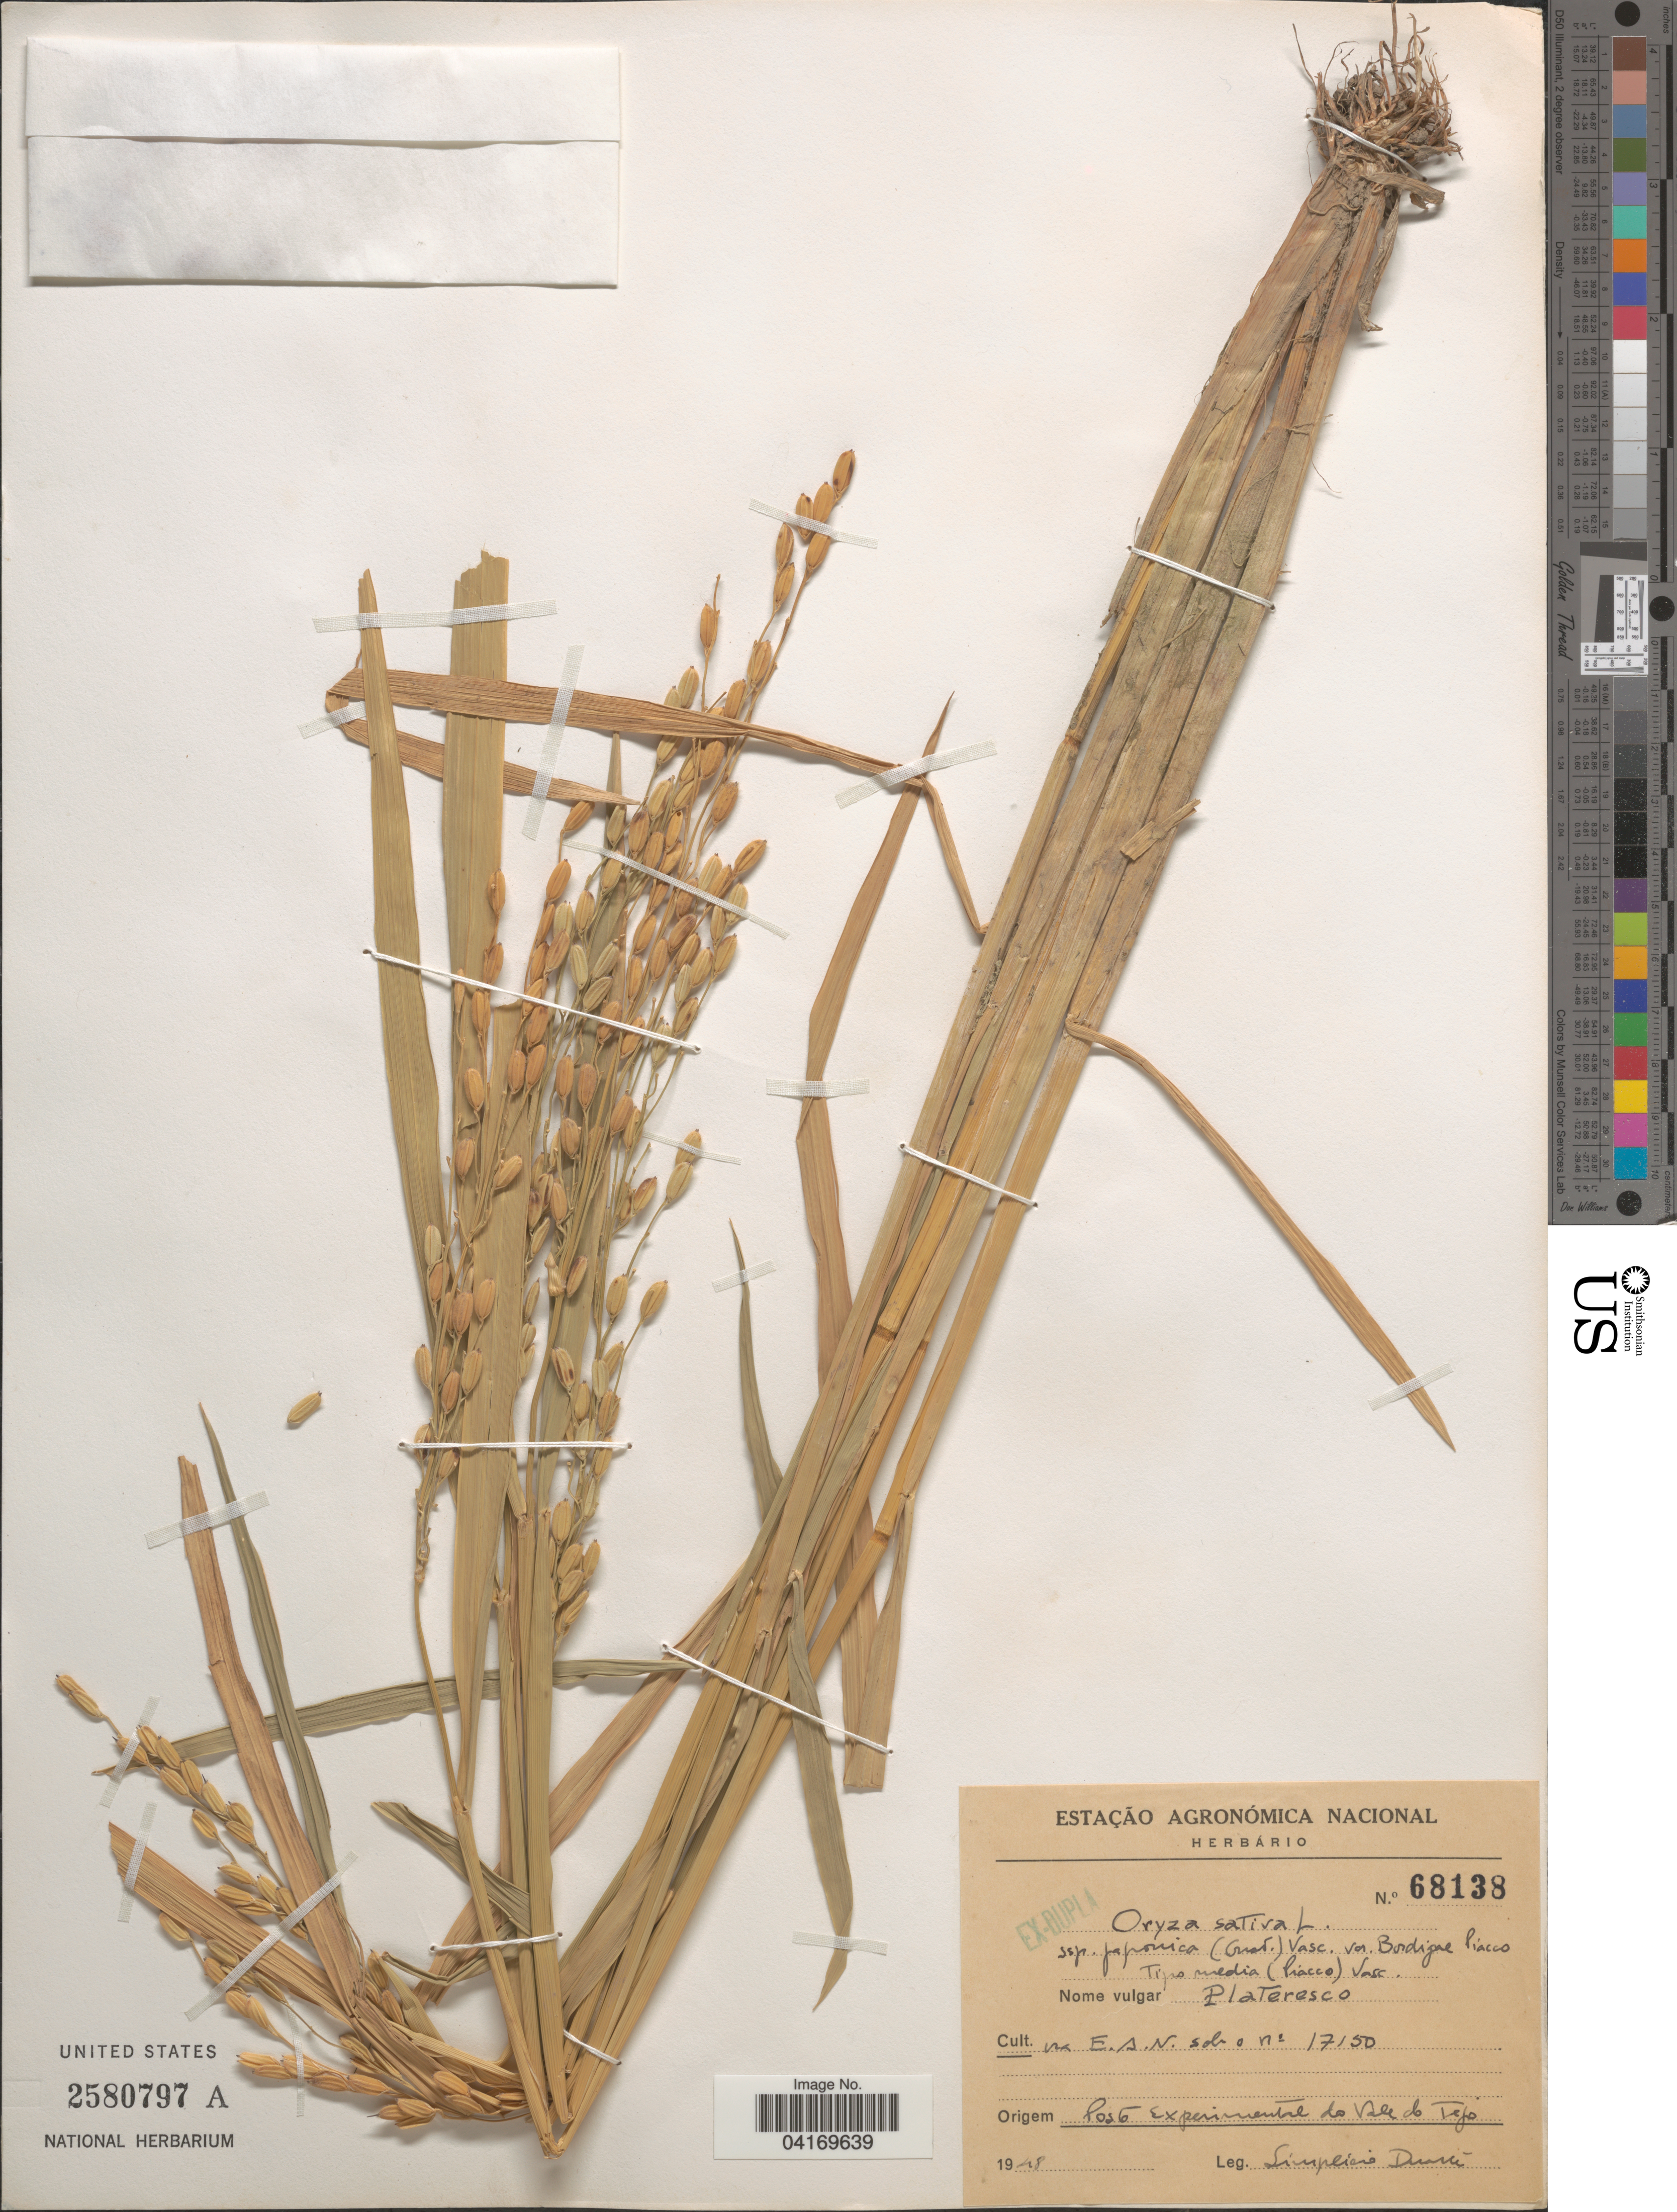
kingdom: Plantae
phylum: Tracheophyta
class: Liliopsida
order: Poales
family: Poaceae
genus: Oryza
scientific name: Oryza sativa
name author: L.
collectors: S. Duarte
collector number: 17150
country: Portugal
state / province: Lisboa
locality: Posto experimental do Vale do Tejo. Cult. At E. A. N. (Estação Agronómica Nacional)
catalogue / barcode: US 2580797A